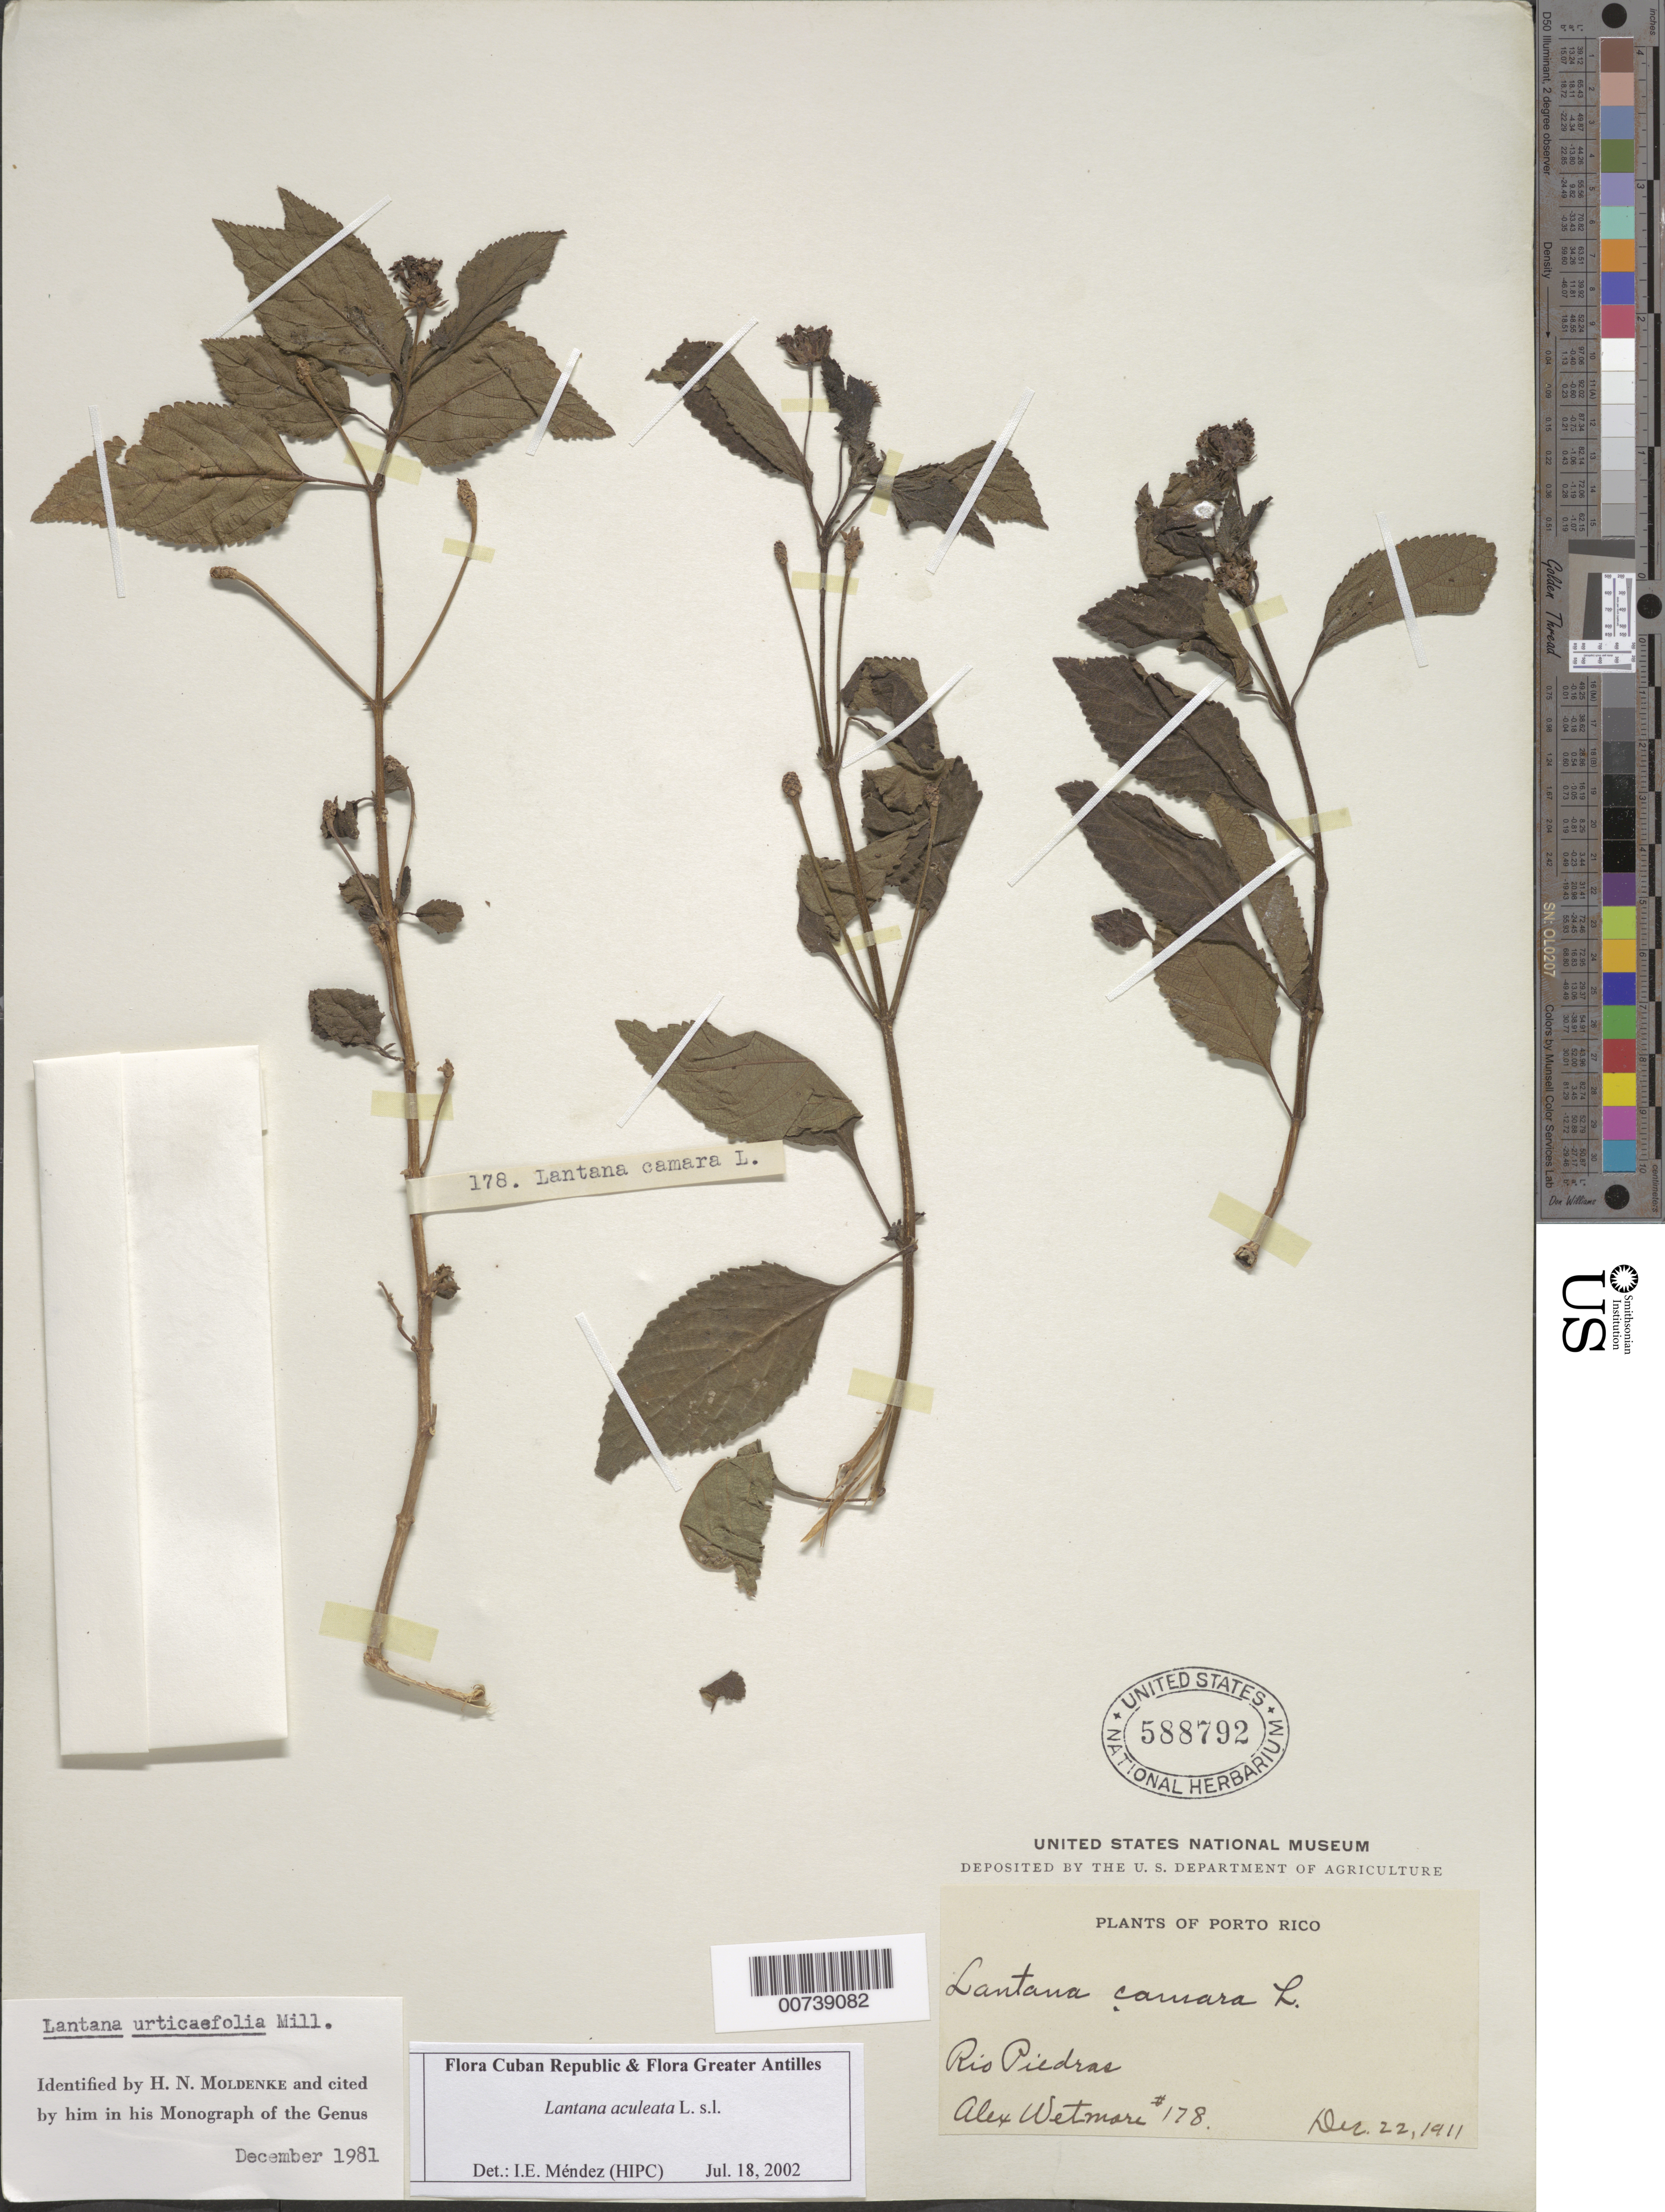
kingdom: Plantae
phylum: Tracheophyta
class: Magnoliopsida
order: Lamiales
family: Verbenaceae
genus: Lantana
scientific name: Lantana x aculeata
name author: L.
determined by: Méndez, Isidro E., (HIPC)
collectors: A. Wetmore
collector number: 178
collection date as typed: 22 Dec 1911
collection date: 1911-12-22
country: Puerto Rico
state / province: San Juan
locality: Río Piedras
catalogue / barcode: US 588792